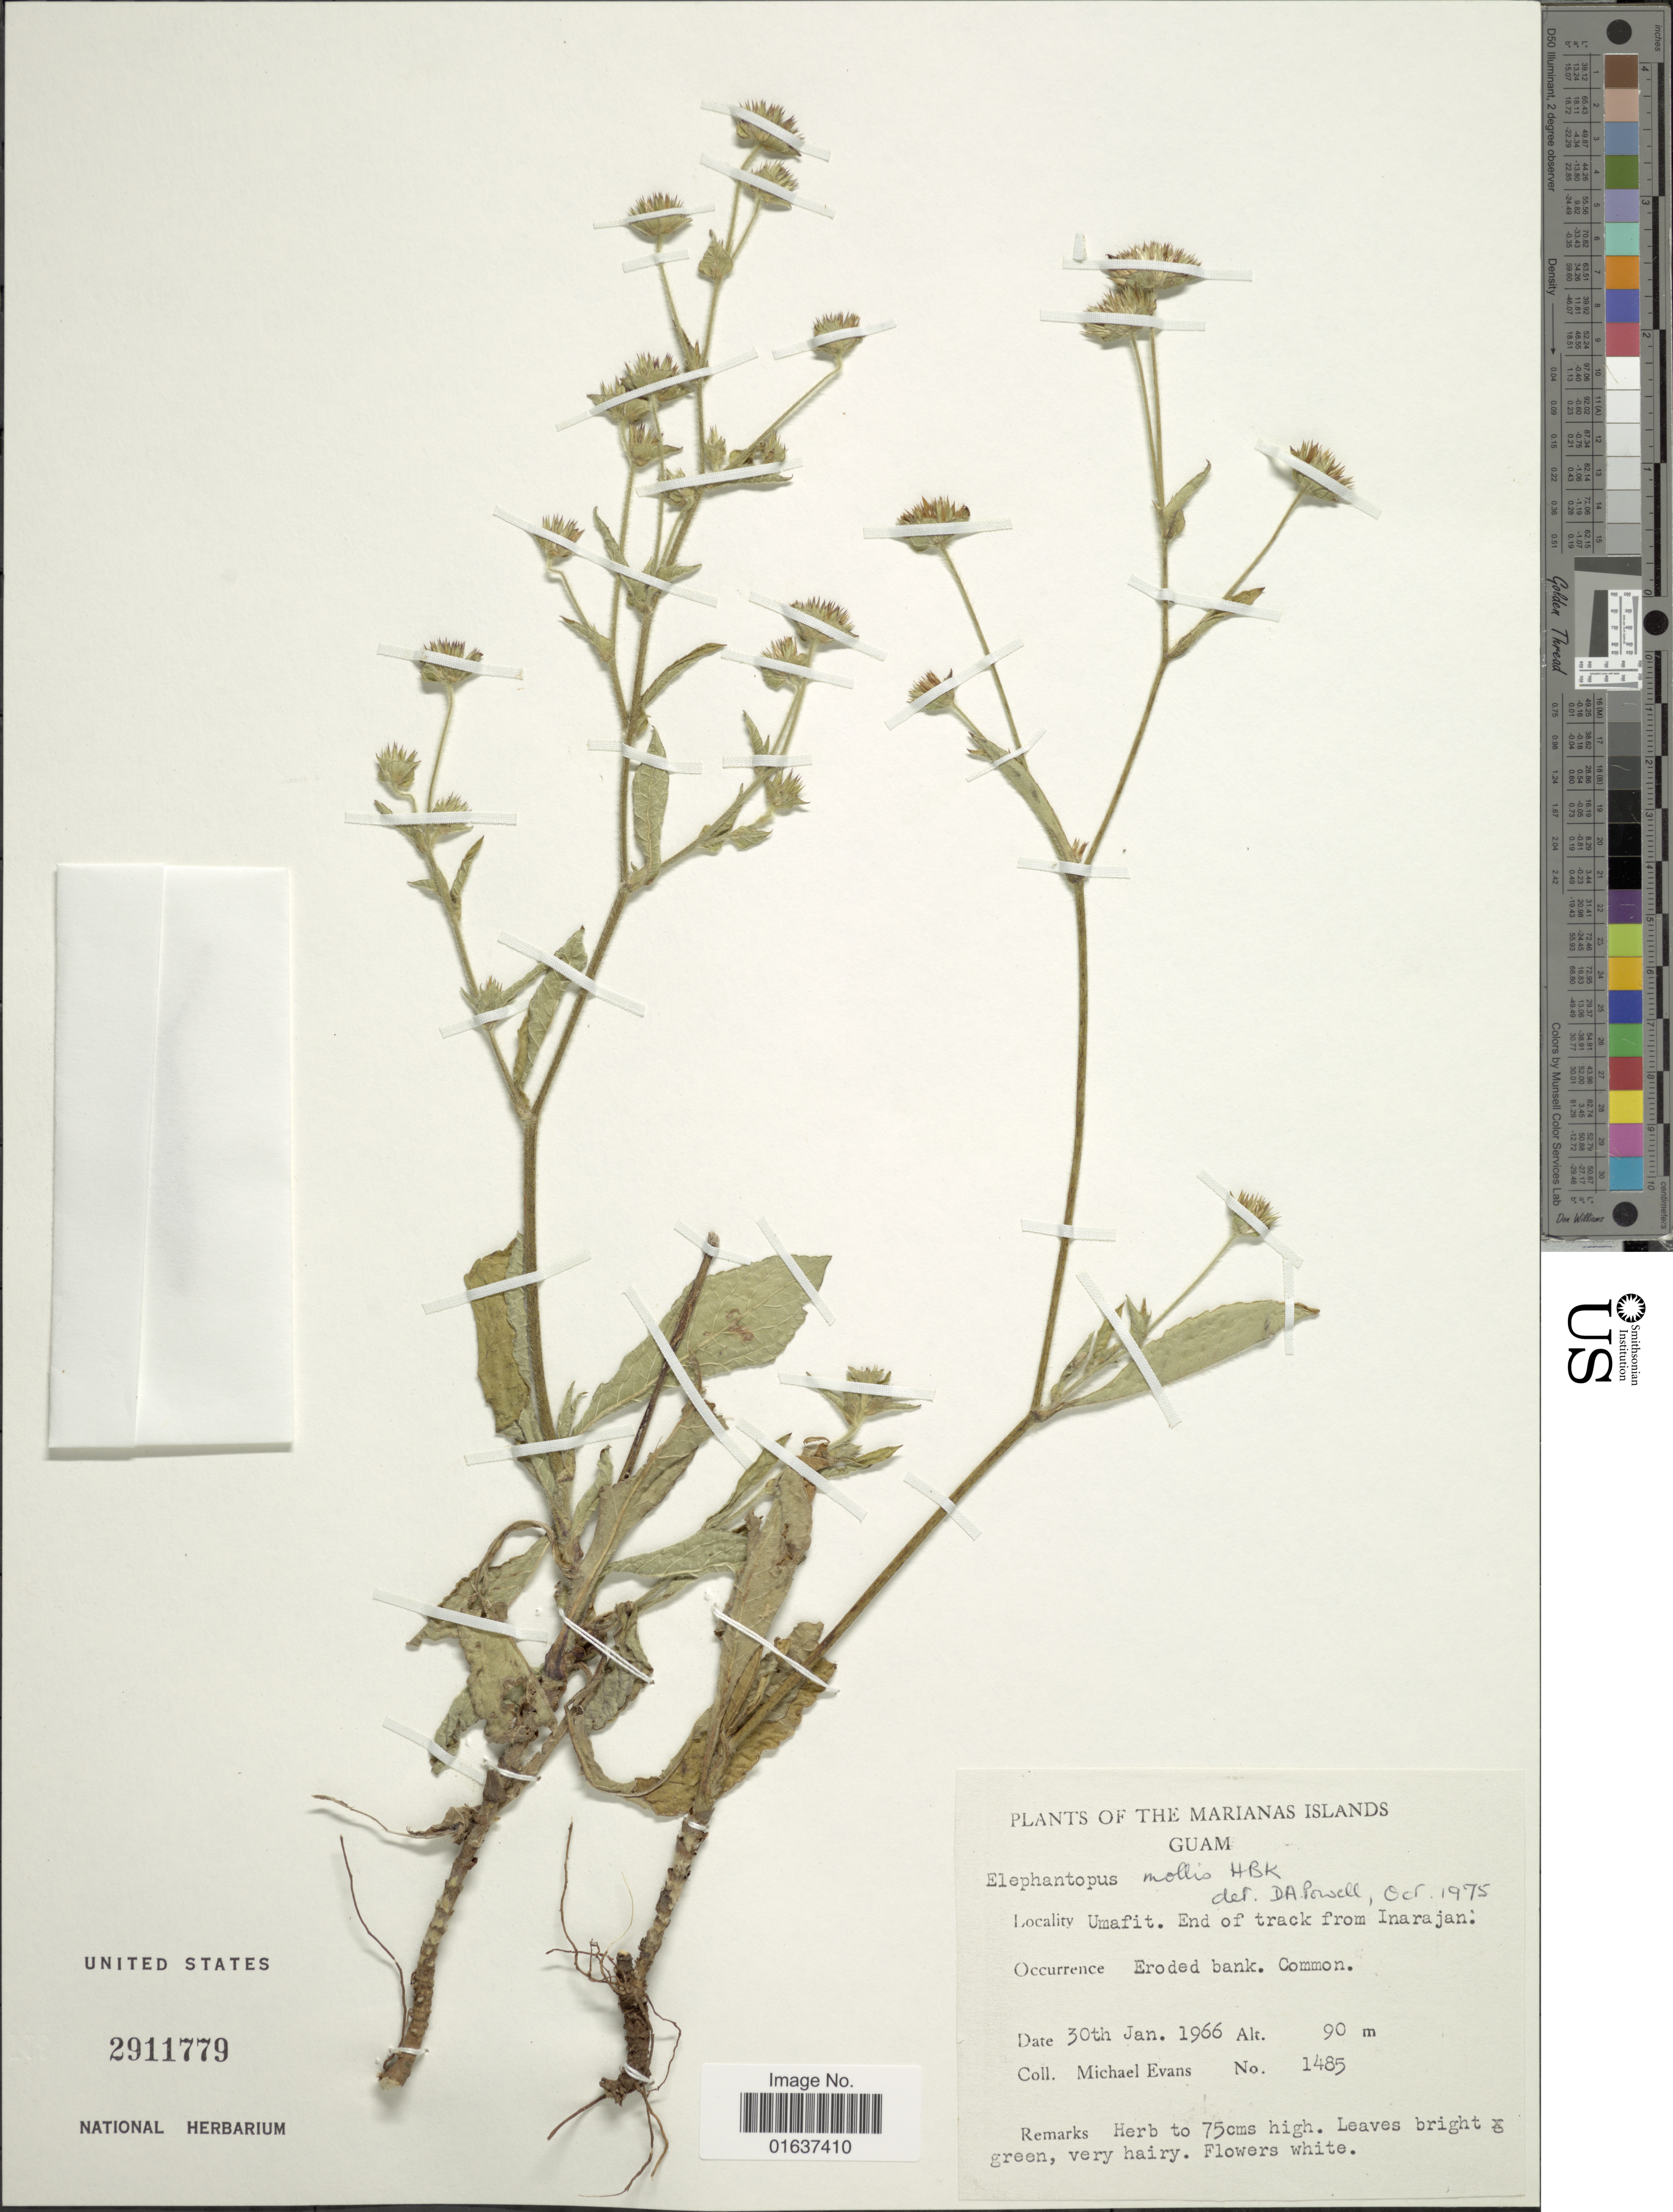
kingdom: Plantae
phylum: Tracheophyta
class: Magnoliopsida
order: Asterales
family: Asteraceae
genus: Elephantopus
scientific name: Elephantopus mollis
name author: Kunth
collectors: M. Evans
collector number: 1485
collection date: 1966-01-30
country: Guam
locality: Marianas Islands, Umafit, end of track from Inarajan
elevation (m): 90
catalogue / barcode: US 2911779